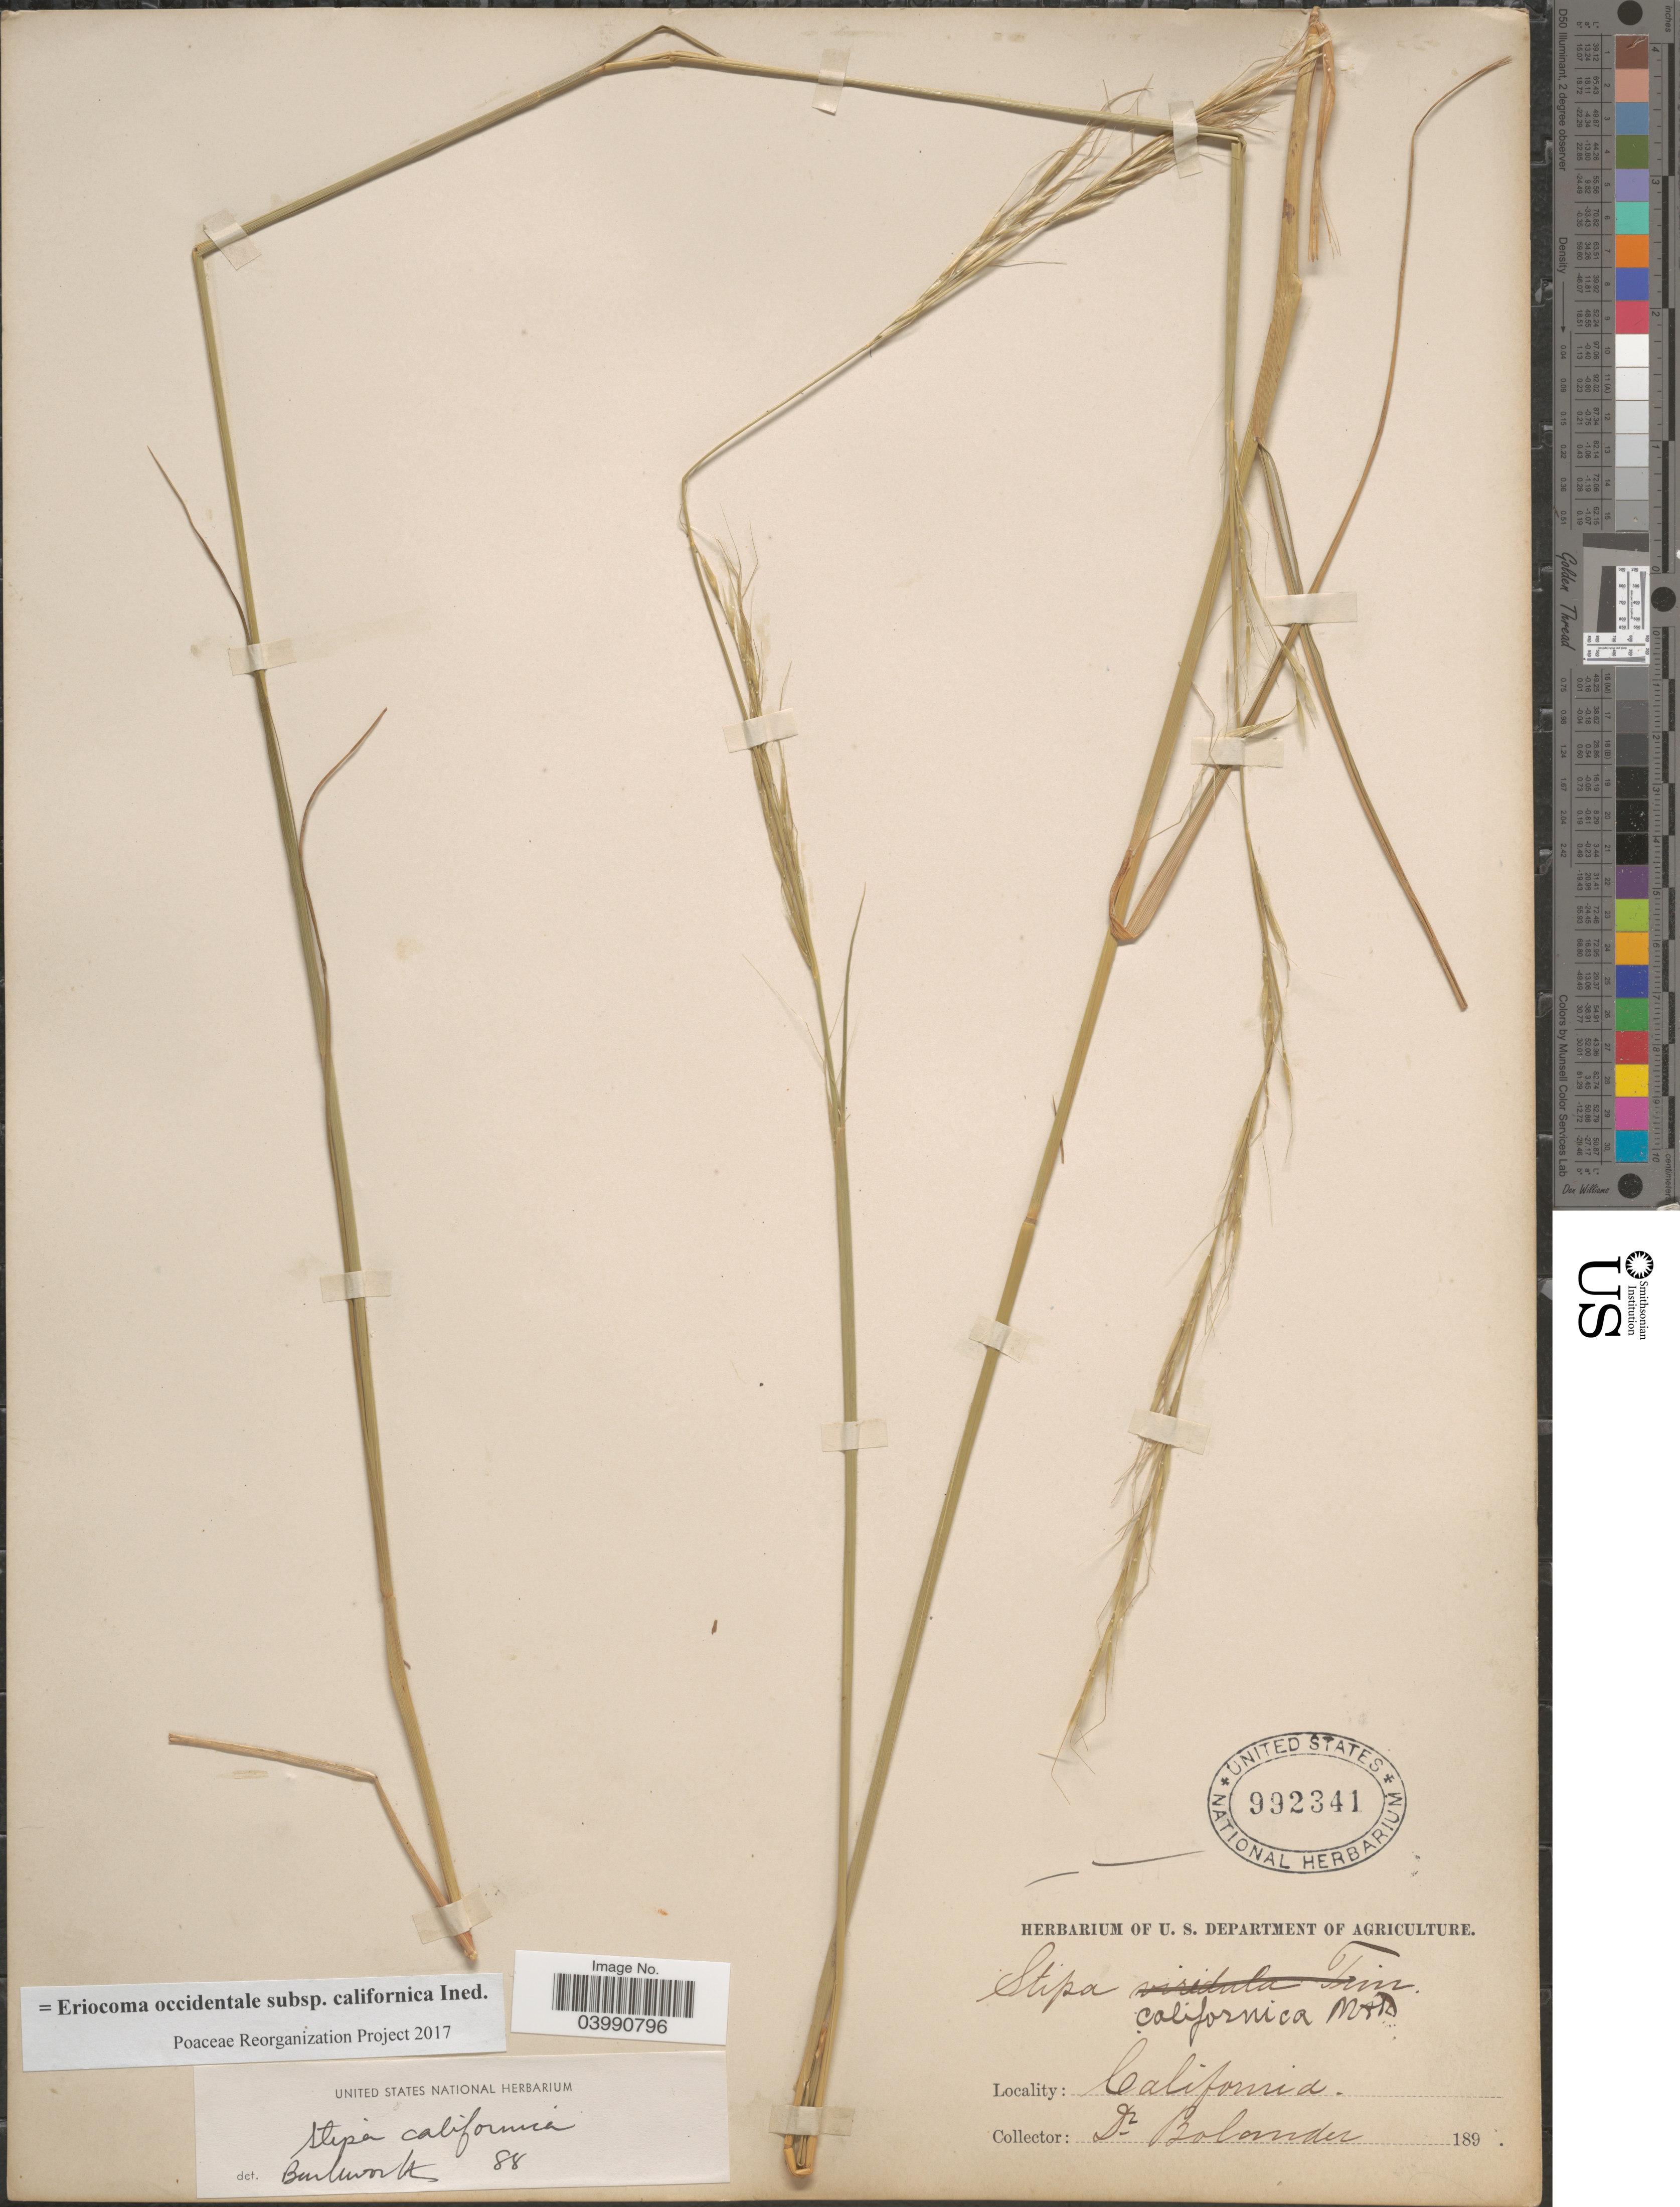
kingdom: Plantae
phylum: Tracheophyta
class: Liliopsida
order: Poales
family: Poaceae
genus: Eriocoma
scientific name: Eriocoma occidentalis subsp. californica ined.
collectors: -. Bolander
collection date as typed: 189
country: United States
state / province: California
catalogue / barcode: US 992341